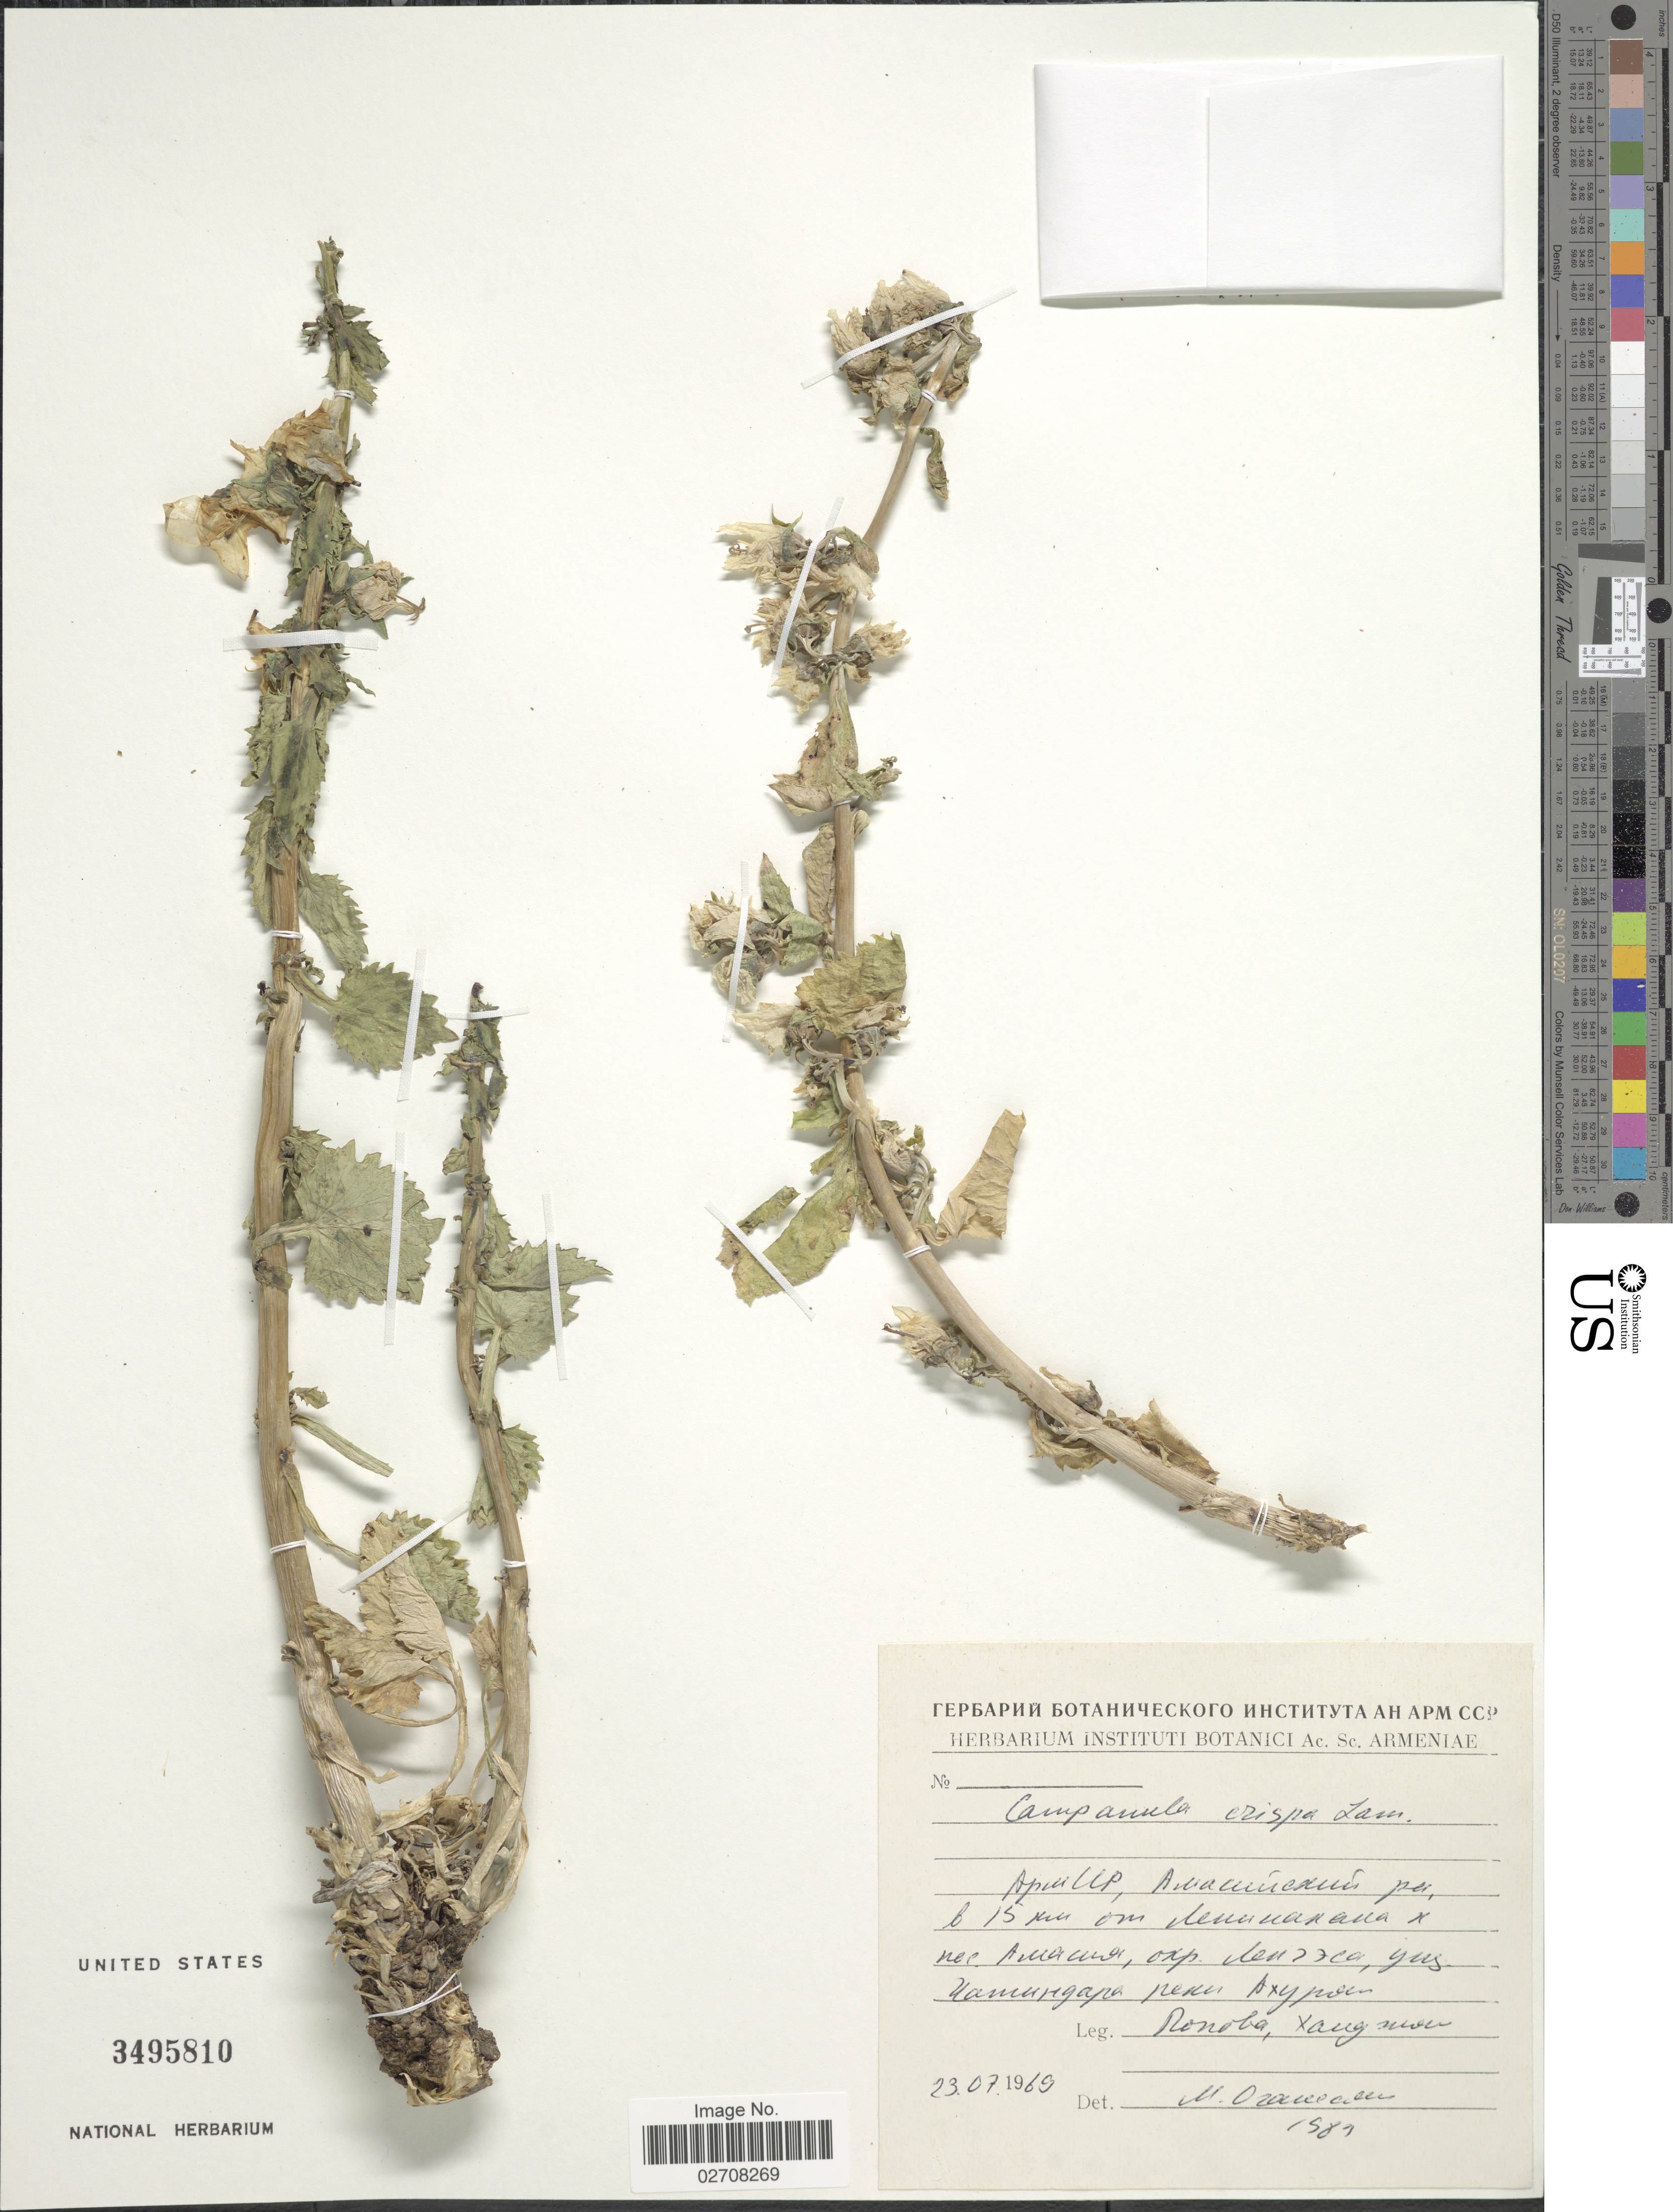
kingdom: Plantae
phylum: Tracheophyta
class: Magnoliopsida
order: Asterales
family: Campanulaceae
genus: Campanula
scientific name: Campanula crispa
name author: Lam.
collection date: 1969-07-23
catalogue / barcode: US 3495810